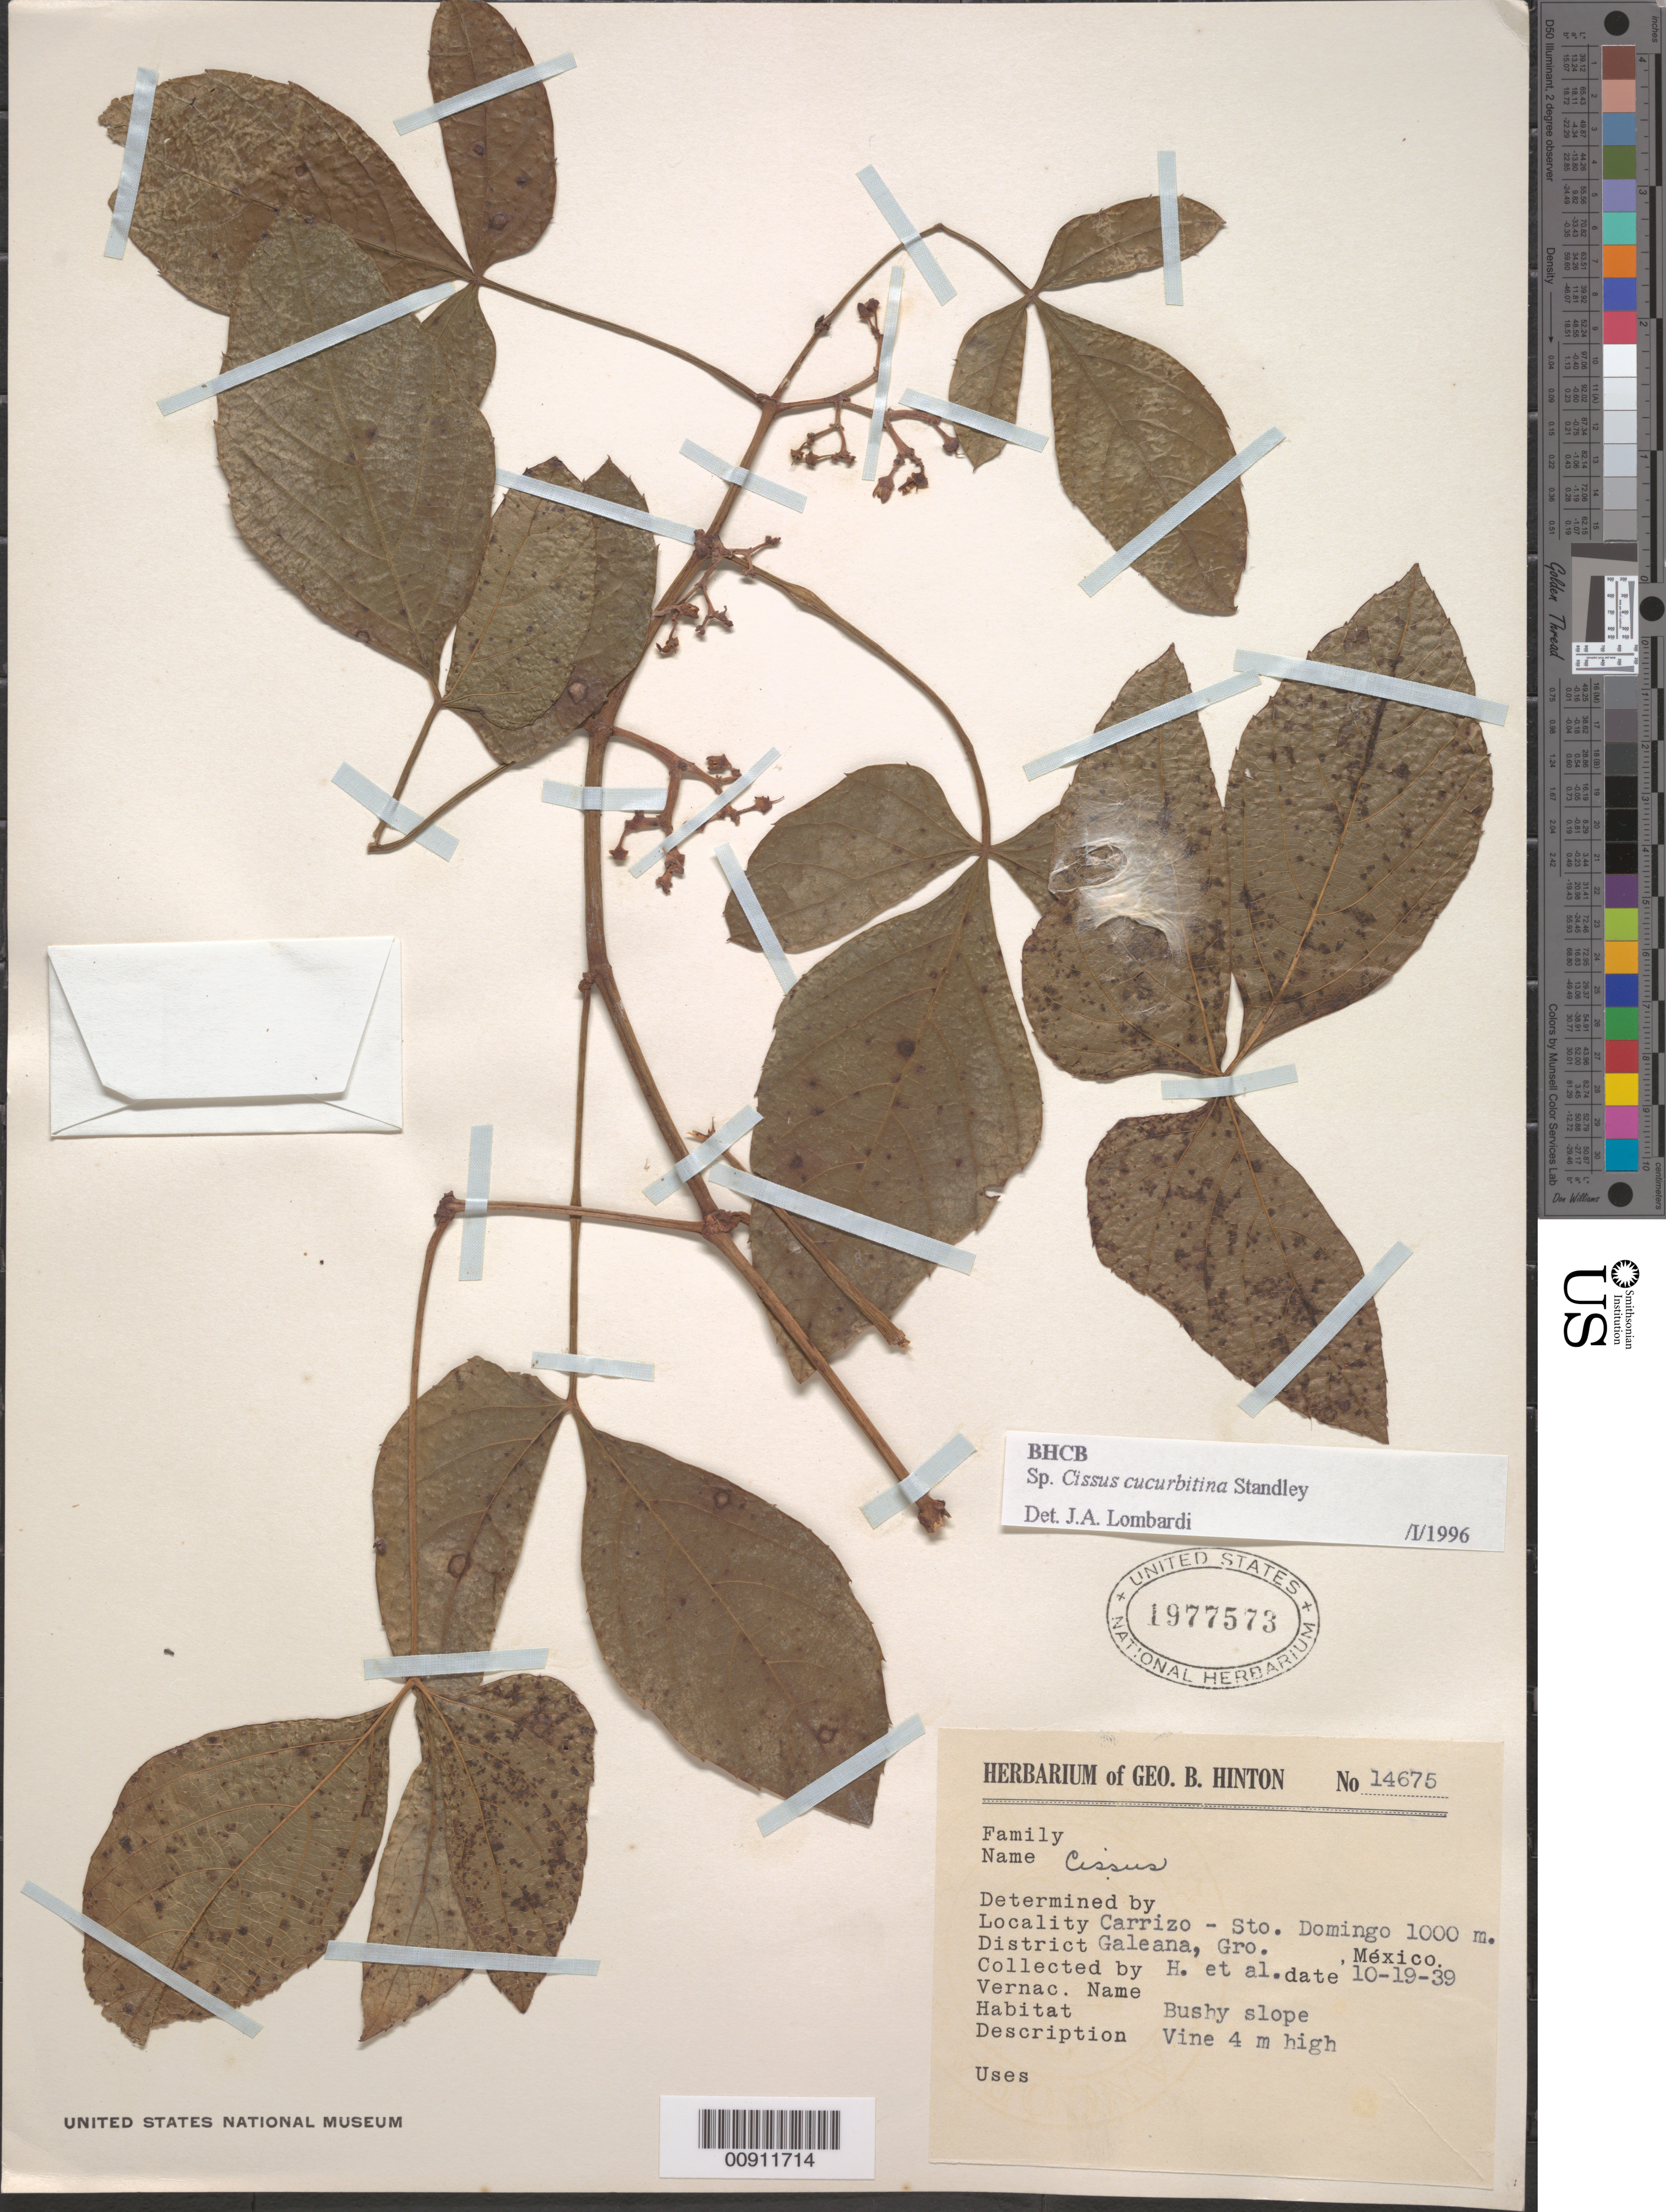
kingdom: Plantae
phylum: Tracheophyta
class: Magnoliopsida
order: Vitales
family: Vitaceae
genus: Cissus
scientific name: Cissus cucurbitina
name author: Standl.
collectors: G. B. Hinton & et al.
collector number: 14675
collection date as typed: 19 Oct 1939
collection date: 1939-10-19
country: Mexico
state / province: Guerrero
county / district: Galeana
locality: Carrizo - Sto. Domingo, District Galeana, Guerrero.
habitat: Bushy slope.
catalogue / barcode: US 1977573